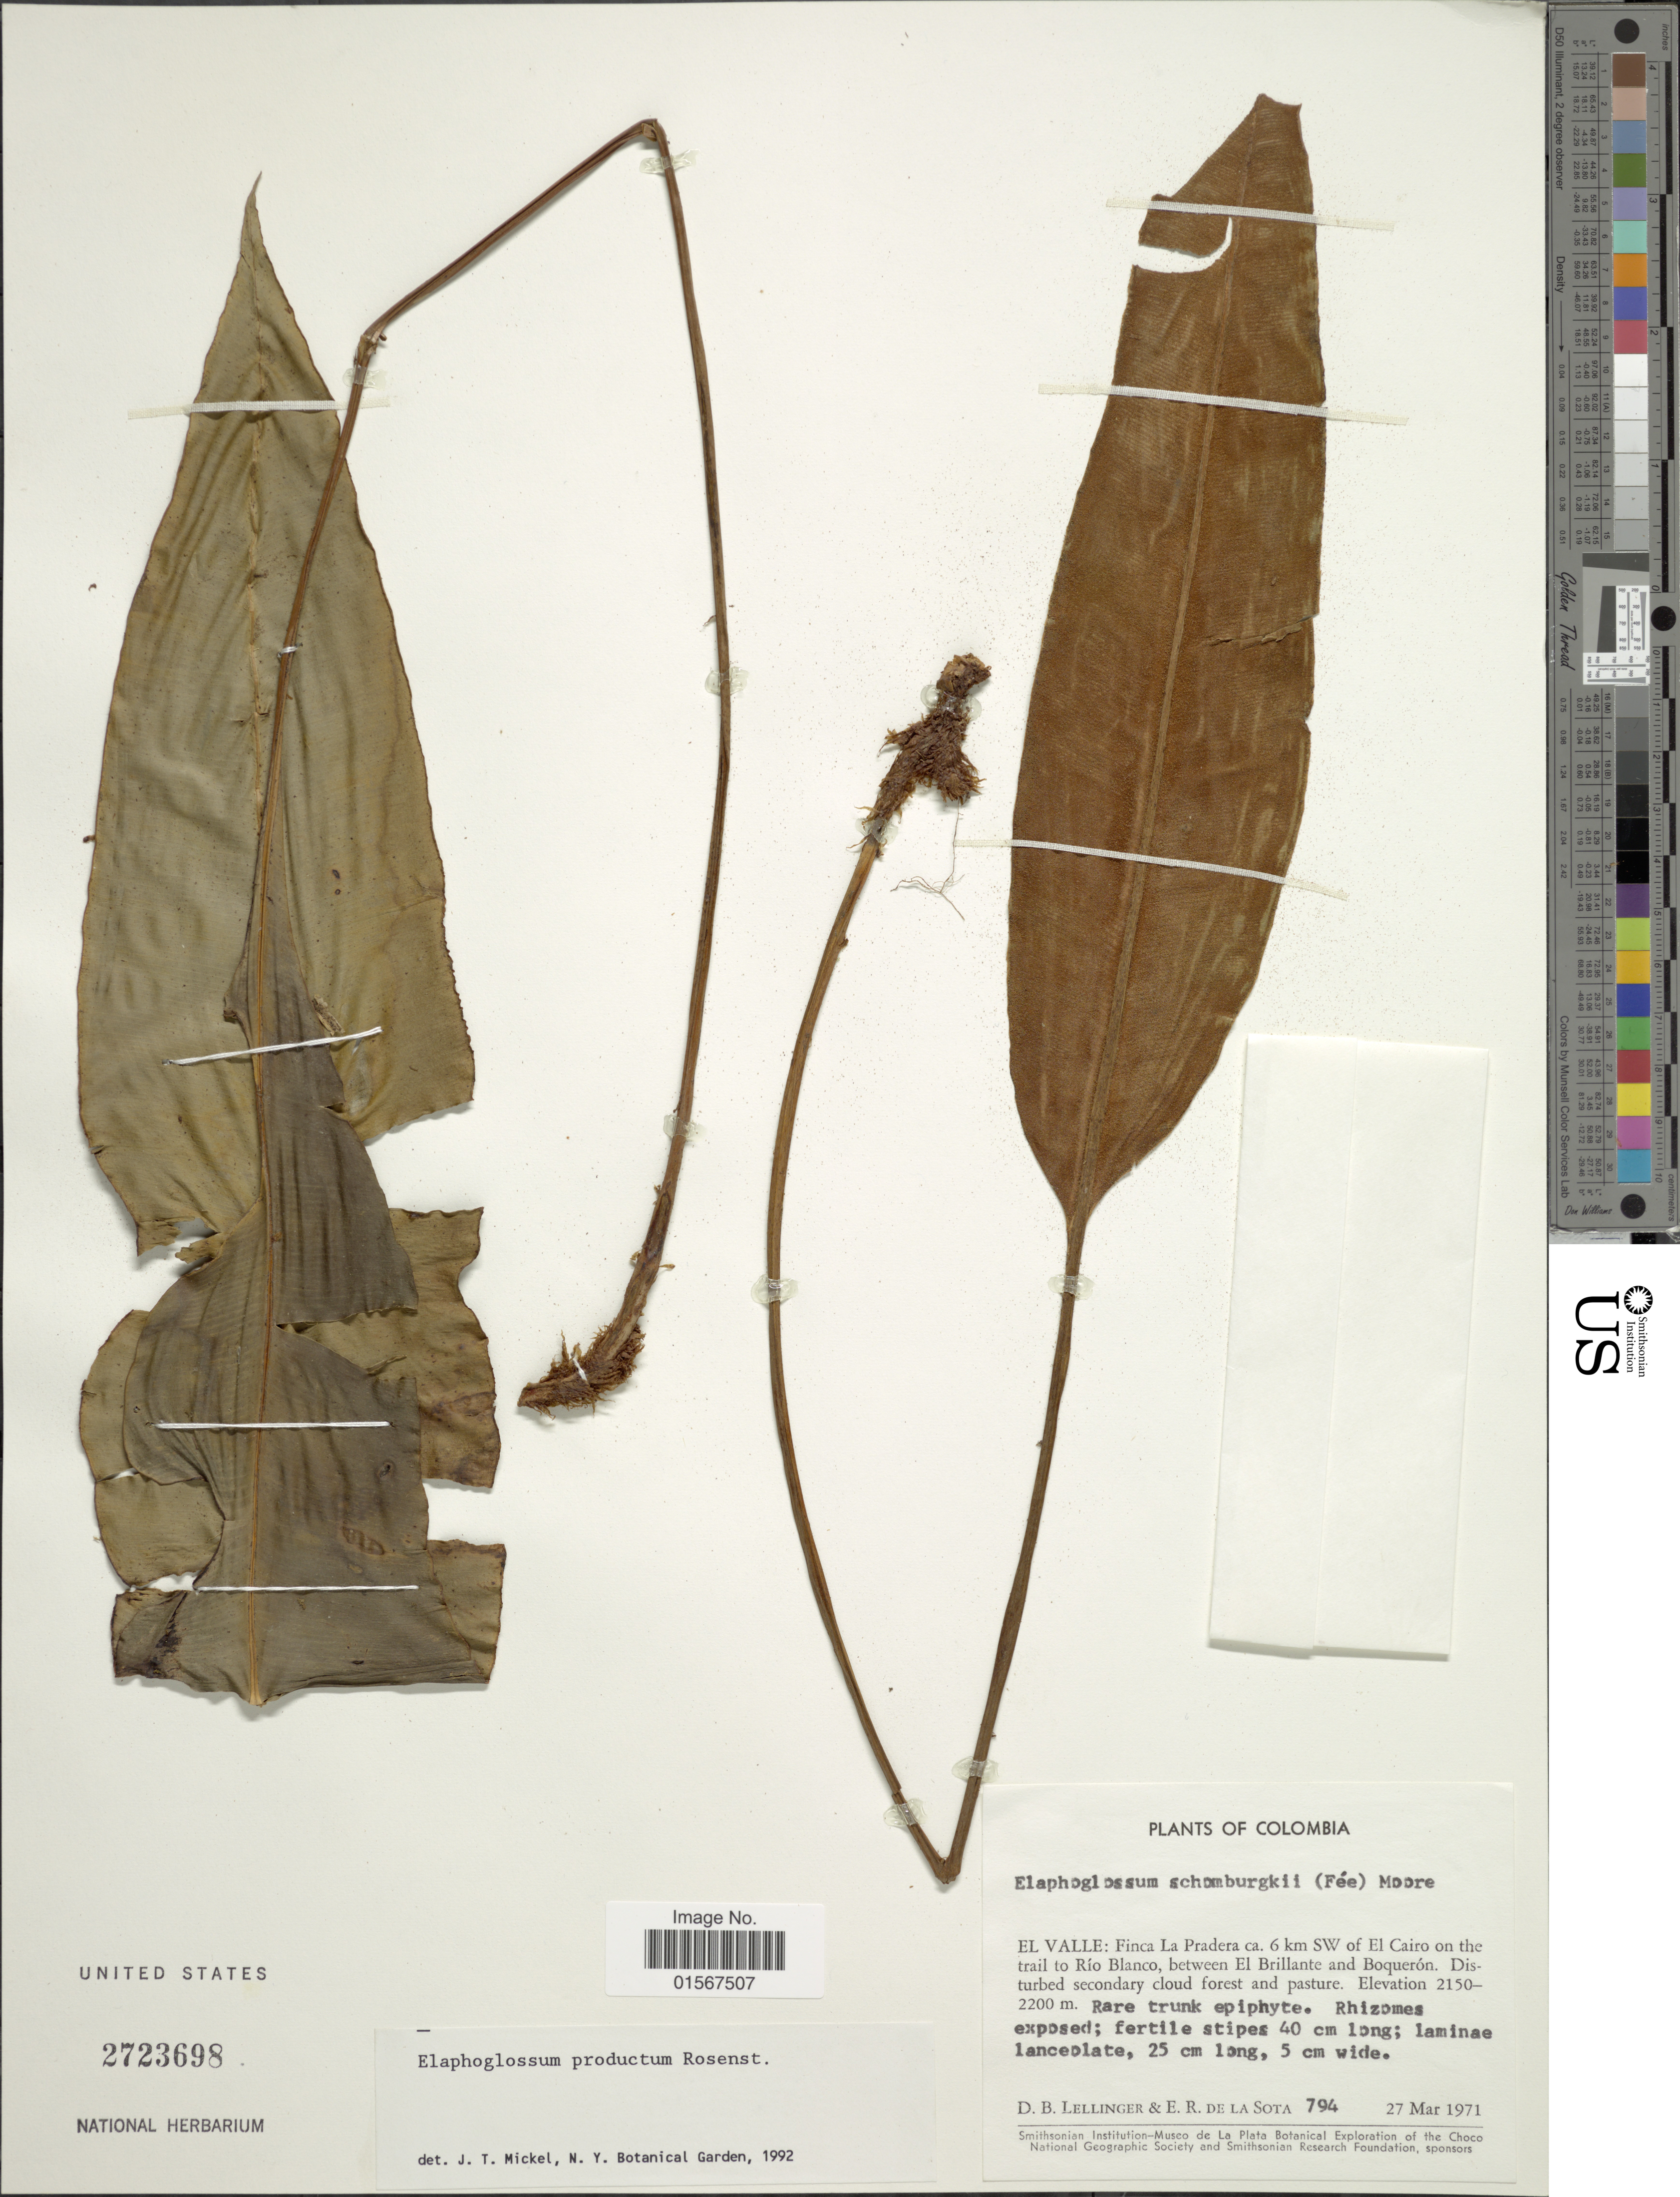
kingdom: Plantae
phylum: Tracheophyta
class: Polypodiopsida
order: Polypodiales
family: Dryopteridaceae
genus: Elaphoglossum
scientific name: Elaphoglossum productum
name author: Rosenst.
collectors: D. B. Lellinger & E. R. de la Sota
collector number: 794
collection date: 1971-03-27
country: Colombia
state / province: Valle del Cauca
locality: Colombia, El Valle, Finca La Pradera ca. 6 km SW of El Cairo on the trail to Río Blanco, between El Brillante and Boquerón.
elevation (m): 2150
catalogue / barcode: US 2723698